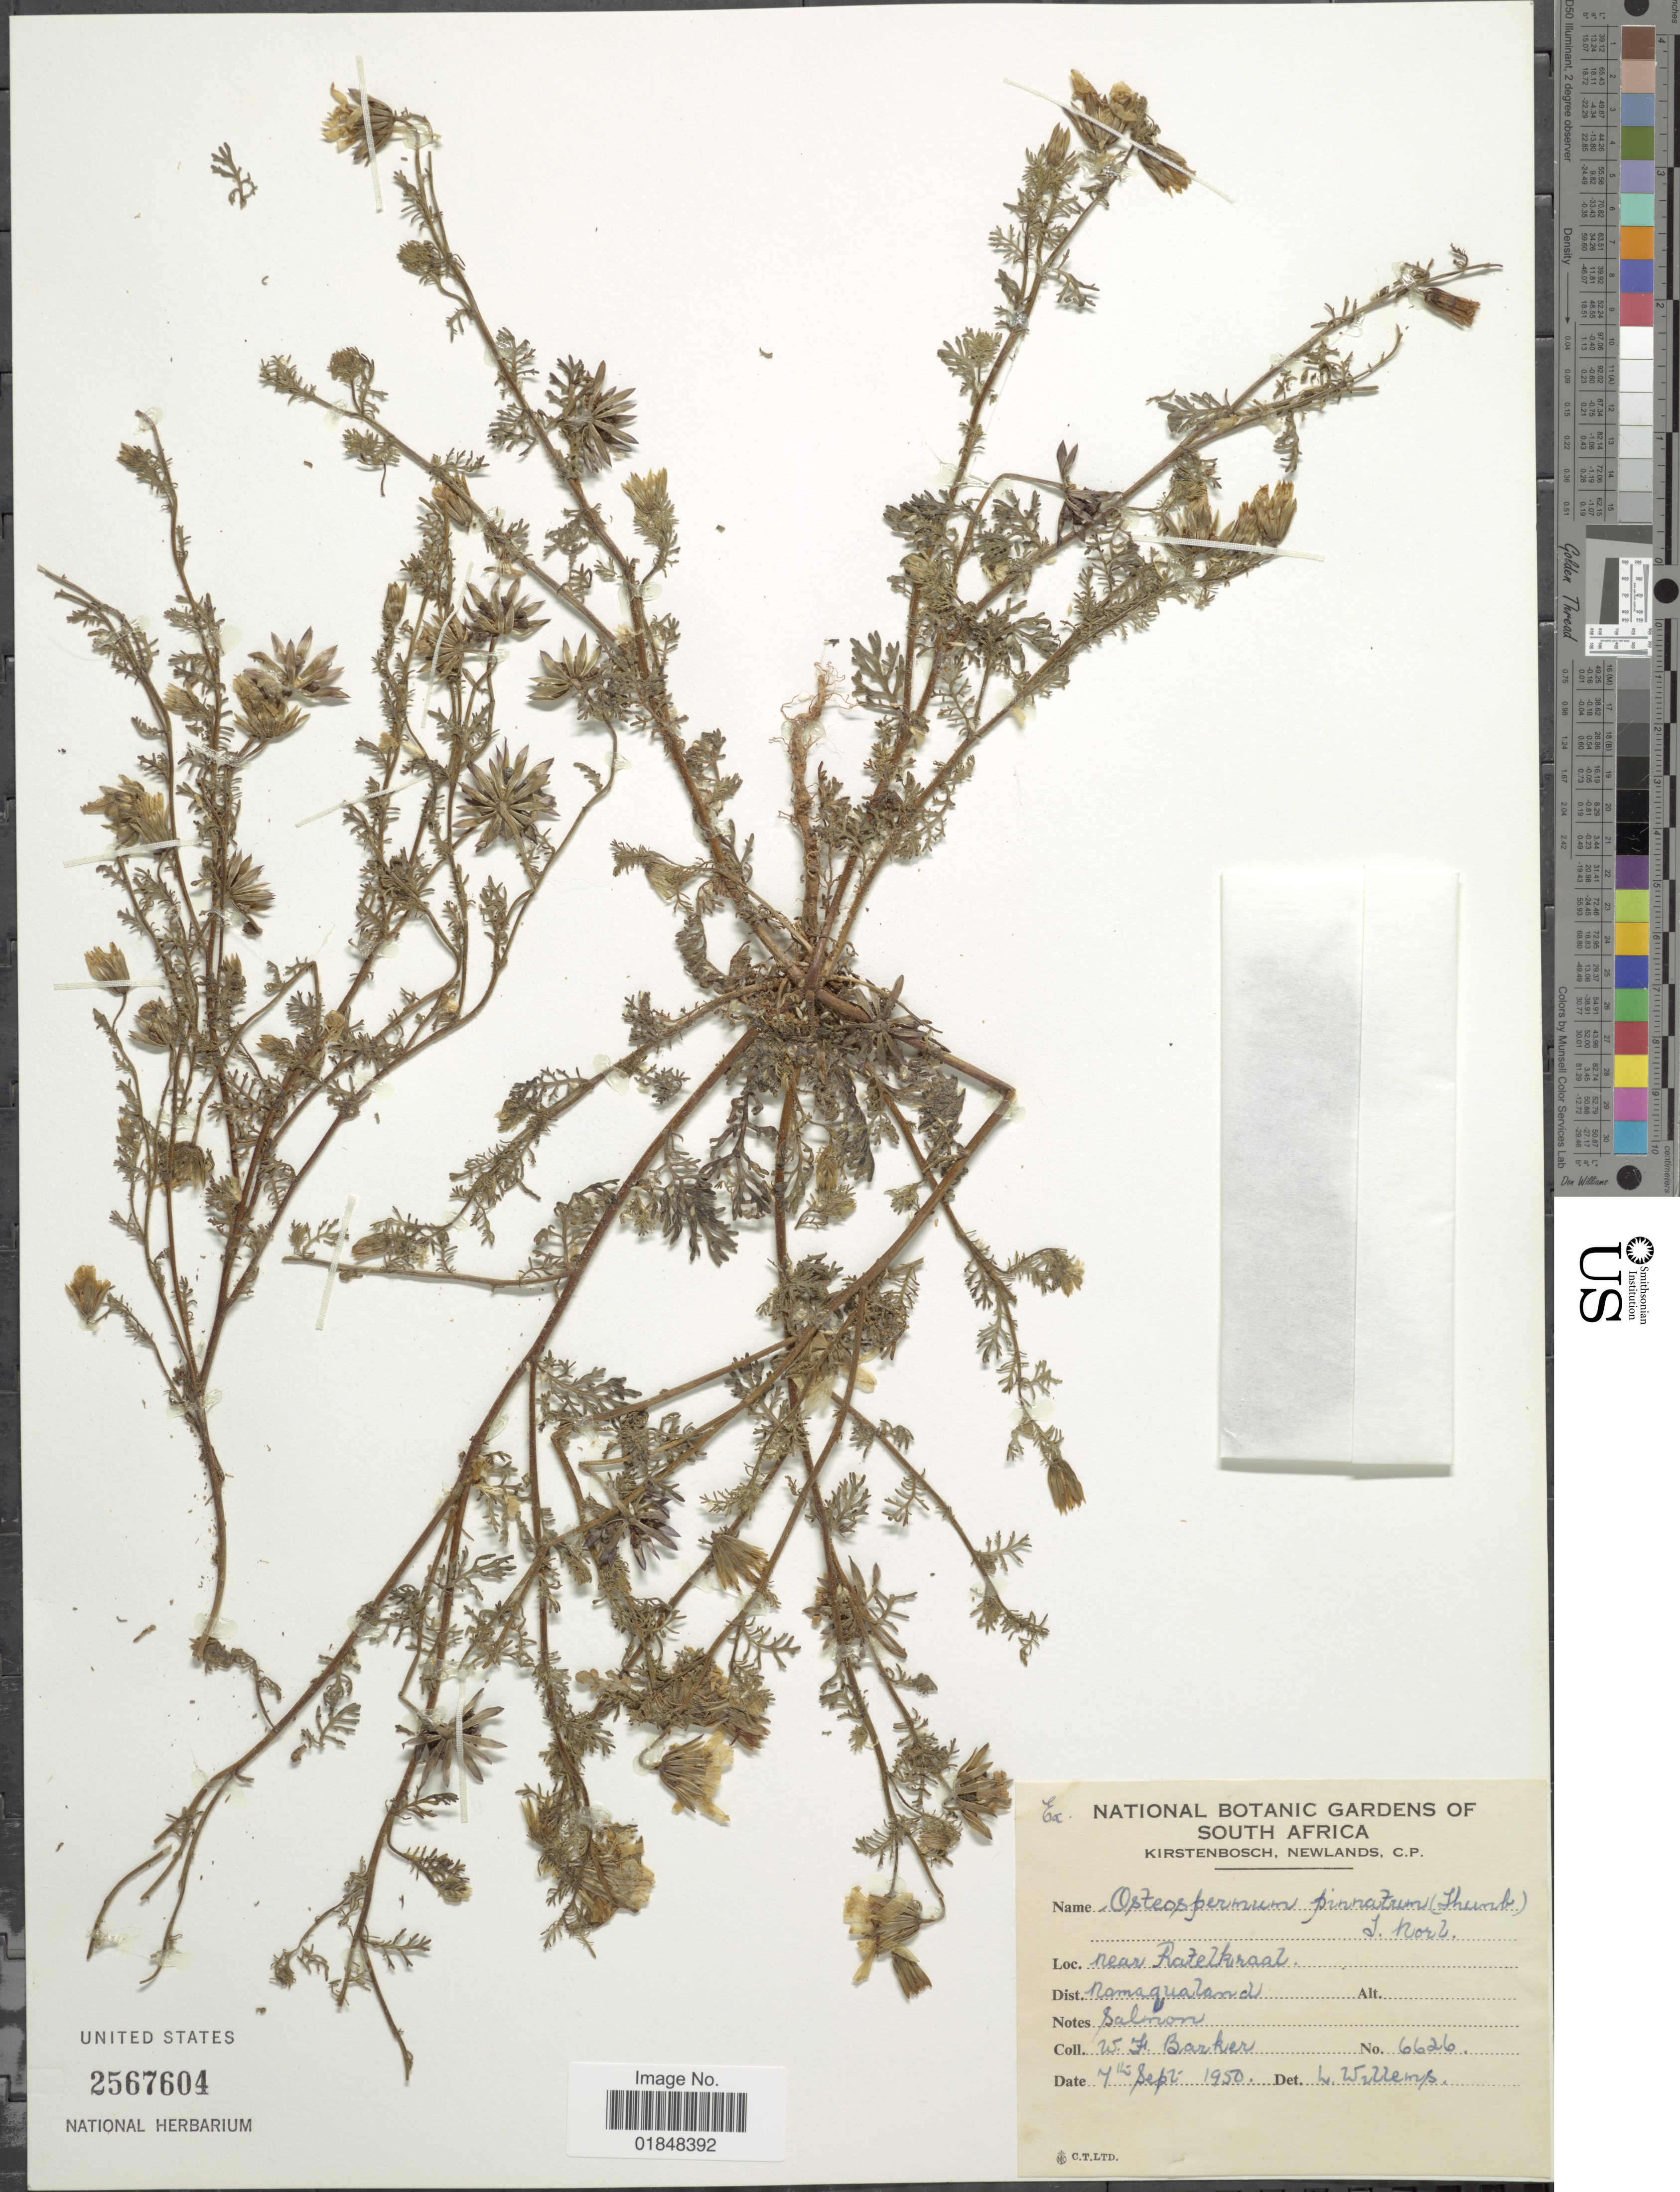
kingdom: Plantae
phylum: Tracheophyta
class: Magnoliopsida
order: Asterales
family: Asteraceae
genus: Osteospermum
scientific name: Osteospermum pinnatum var. pinnatum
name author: (Thunb.) Norl.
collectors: W. F. Barker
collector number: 6626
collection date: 1950-09-07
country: Namibia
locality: Near Ratelkraal, Dist. Namaqualand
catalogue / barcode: US 2567604